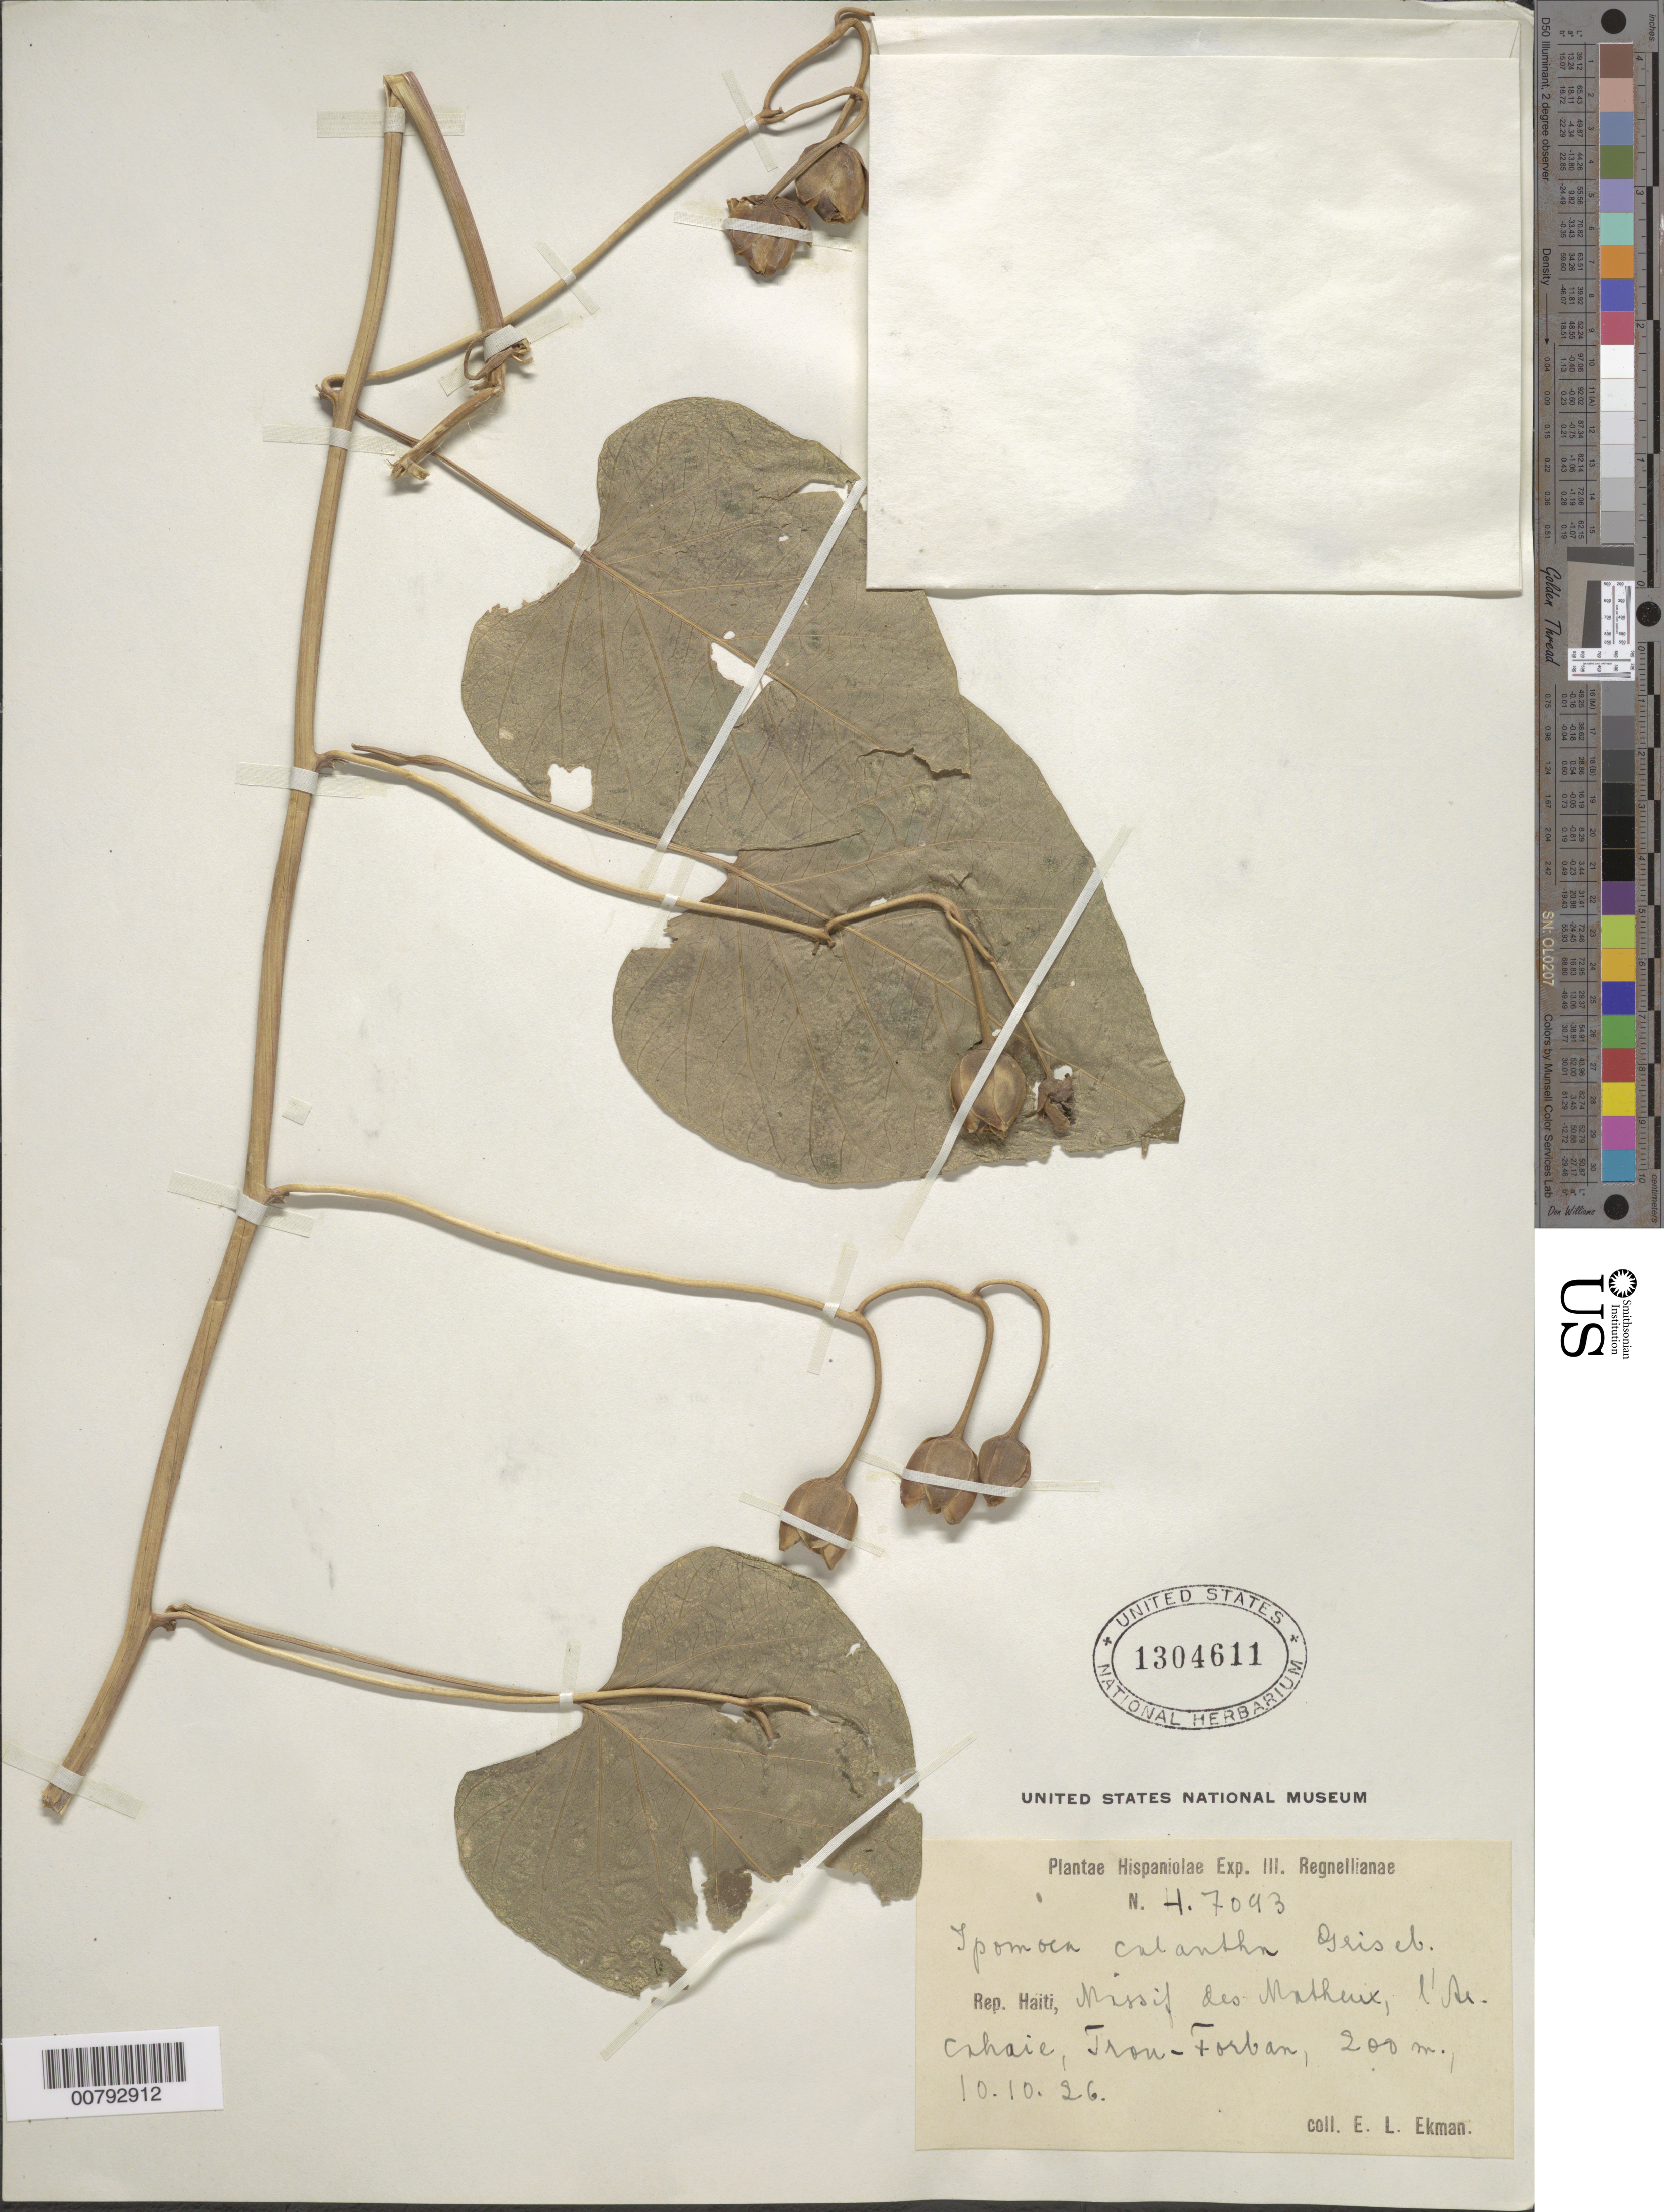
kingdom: Plantae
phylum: Tracheophyta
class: Magnoliopsida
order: Solanales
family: Convolvulaceae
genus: Ipomoea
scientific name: Ipomoea calantha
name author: Griseb.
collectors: E. L. Ekman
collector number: H 7093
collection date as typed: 10 Oct 1926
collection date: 1926-10-10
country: Haiti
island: Hispaniola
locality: Massif des Matheux, l'Arcahaie, Trou-Forban.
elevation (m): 200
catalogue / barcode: US 1304611